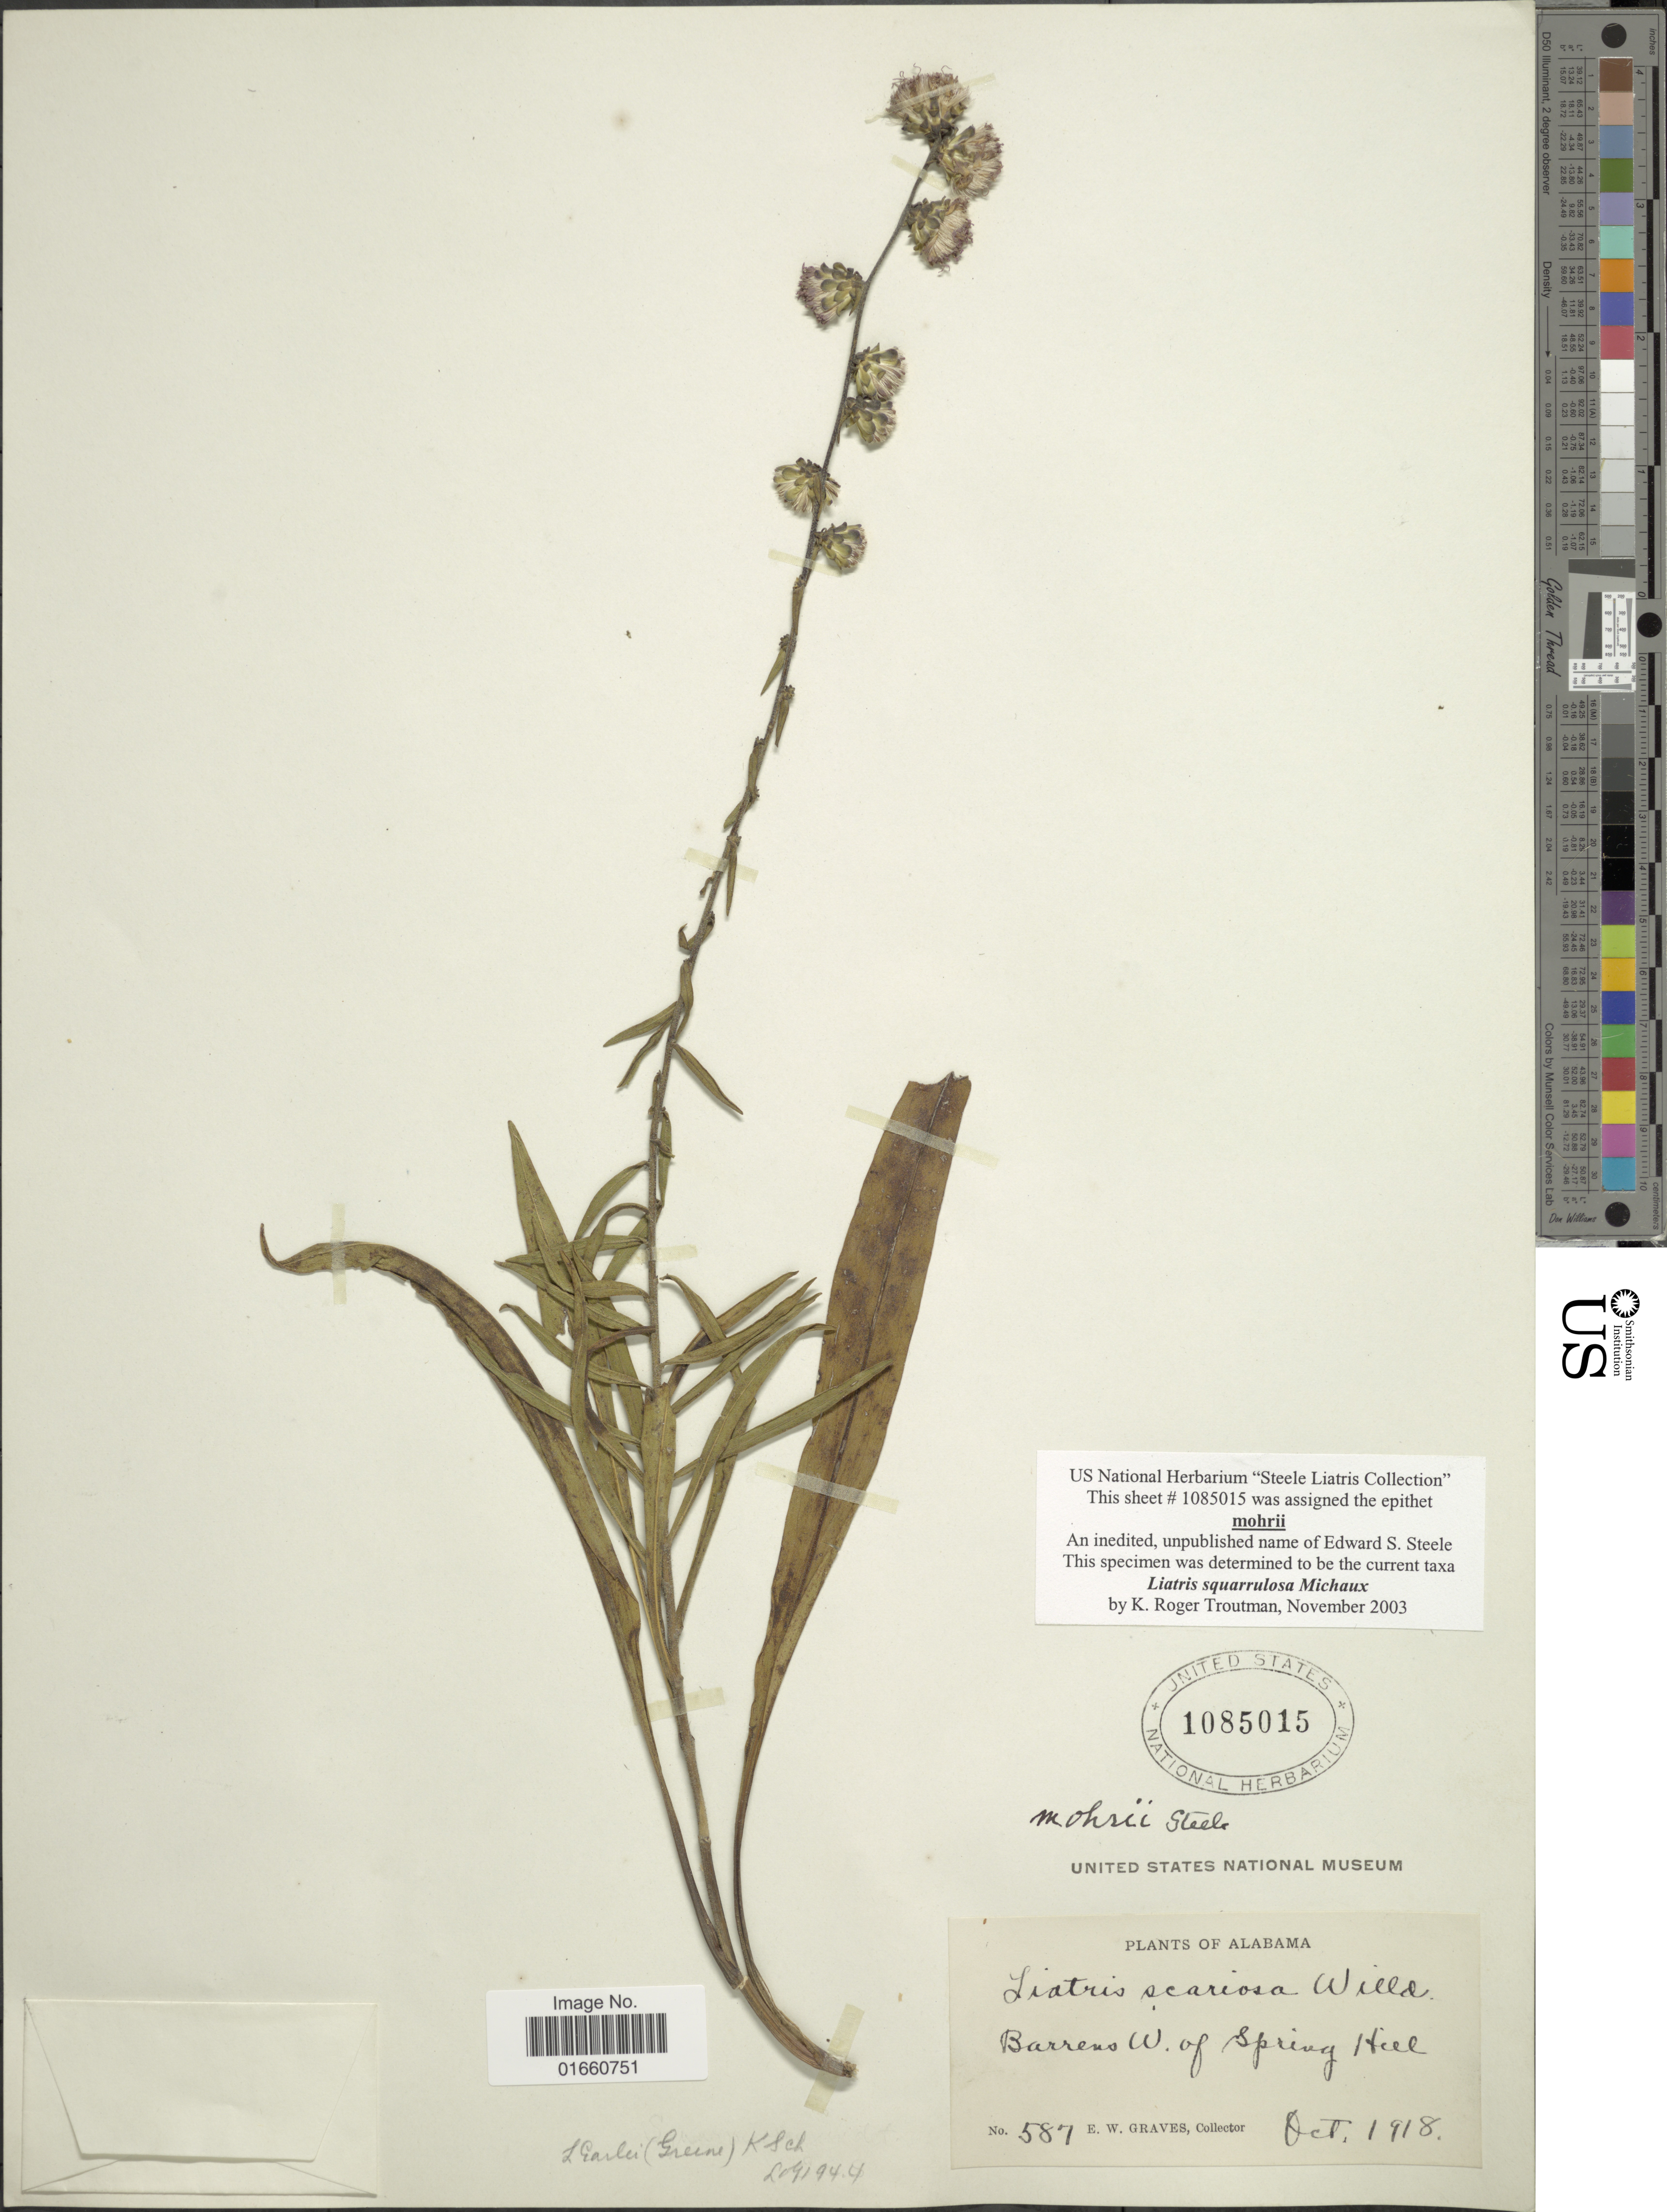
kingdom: Plantae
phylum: Tracheophyta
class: Magnoliopsida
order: Asterales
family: Asteraceae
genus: Liatris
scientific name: Liatris squarrulosa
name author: Michx.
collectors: E. Graves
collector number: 587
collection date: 1918-10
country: United States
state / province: Alabama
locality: Barrens W of Spring Hill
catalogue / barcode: US 1085015